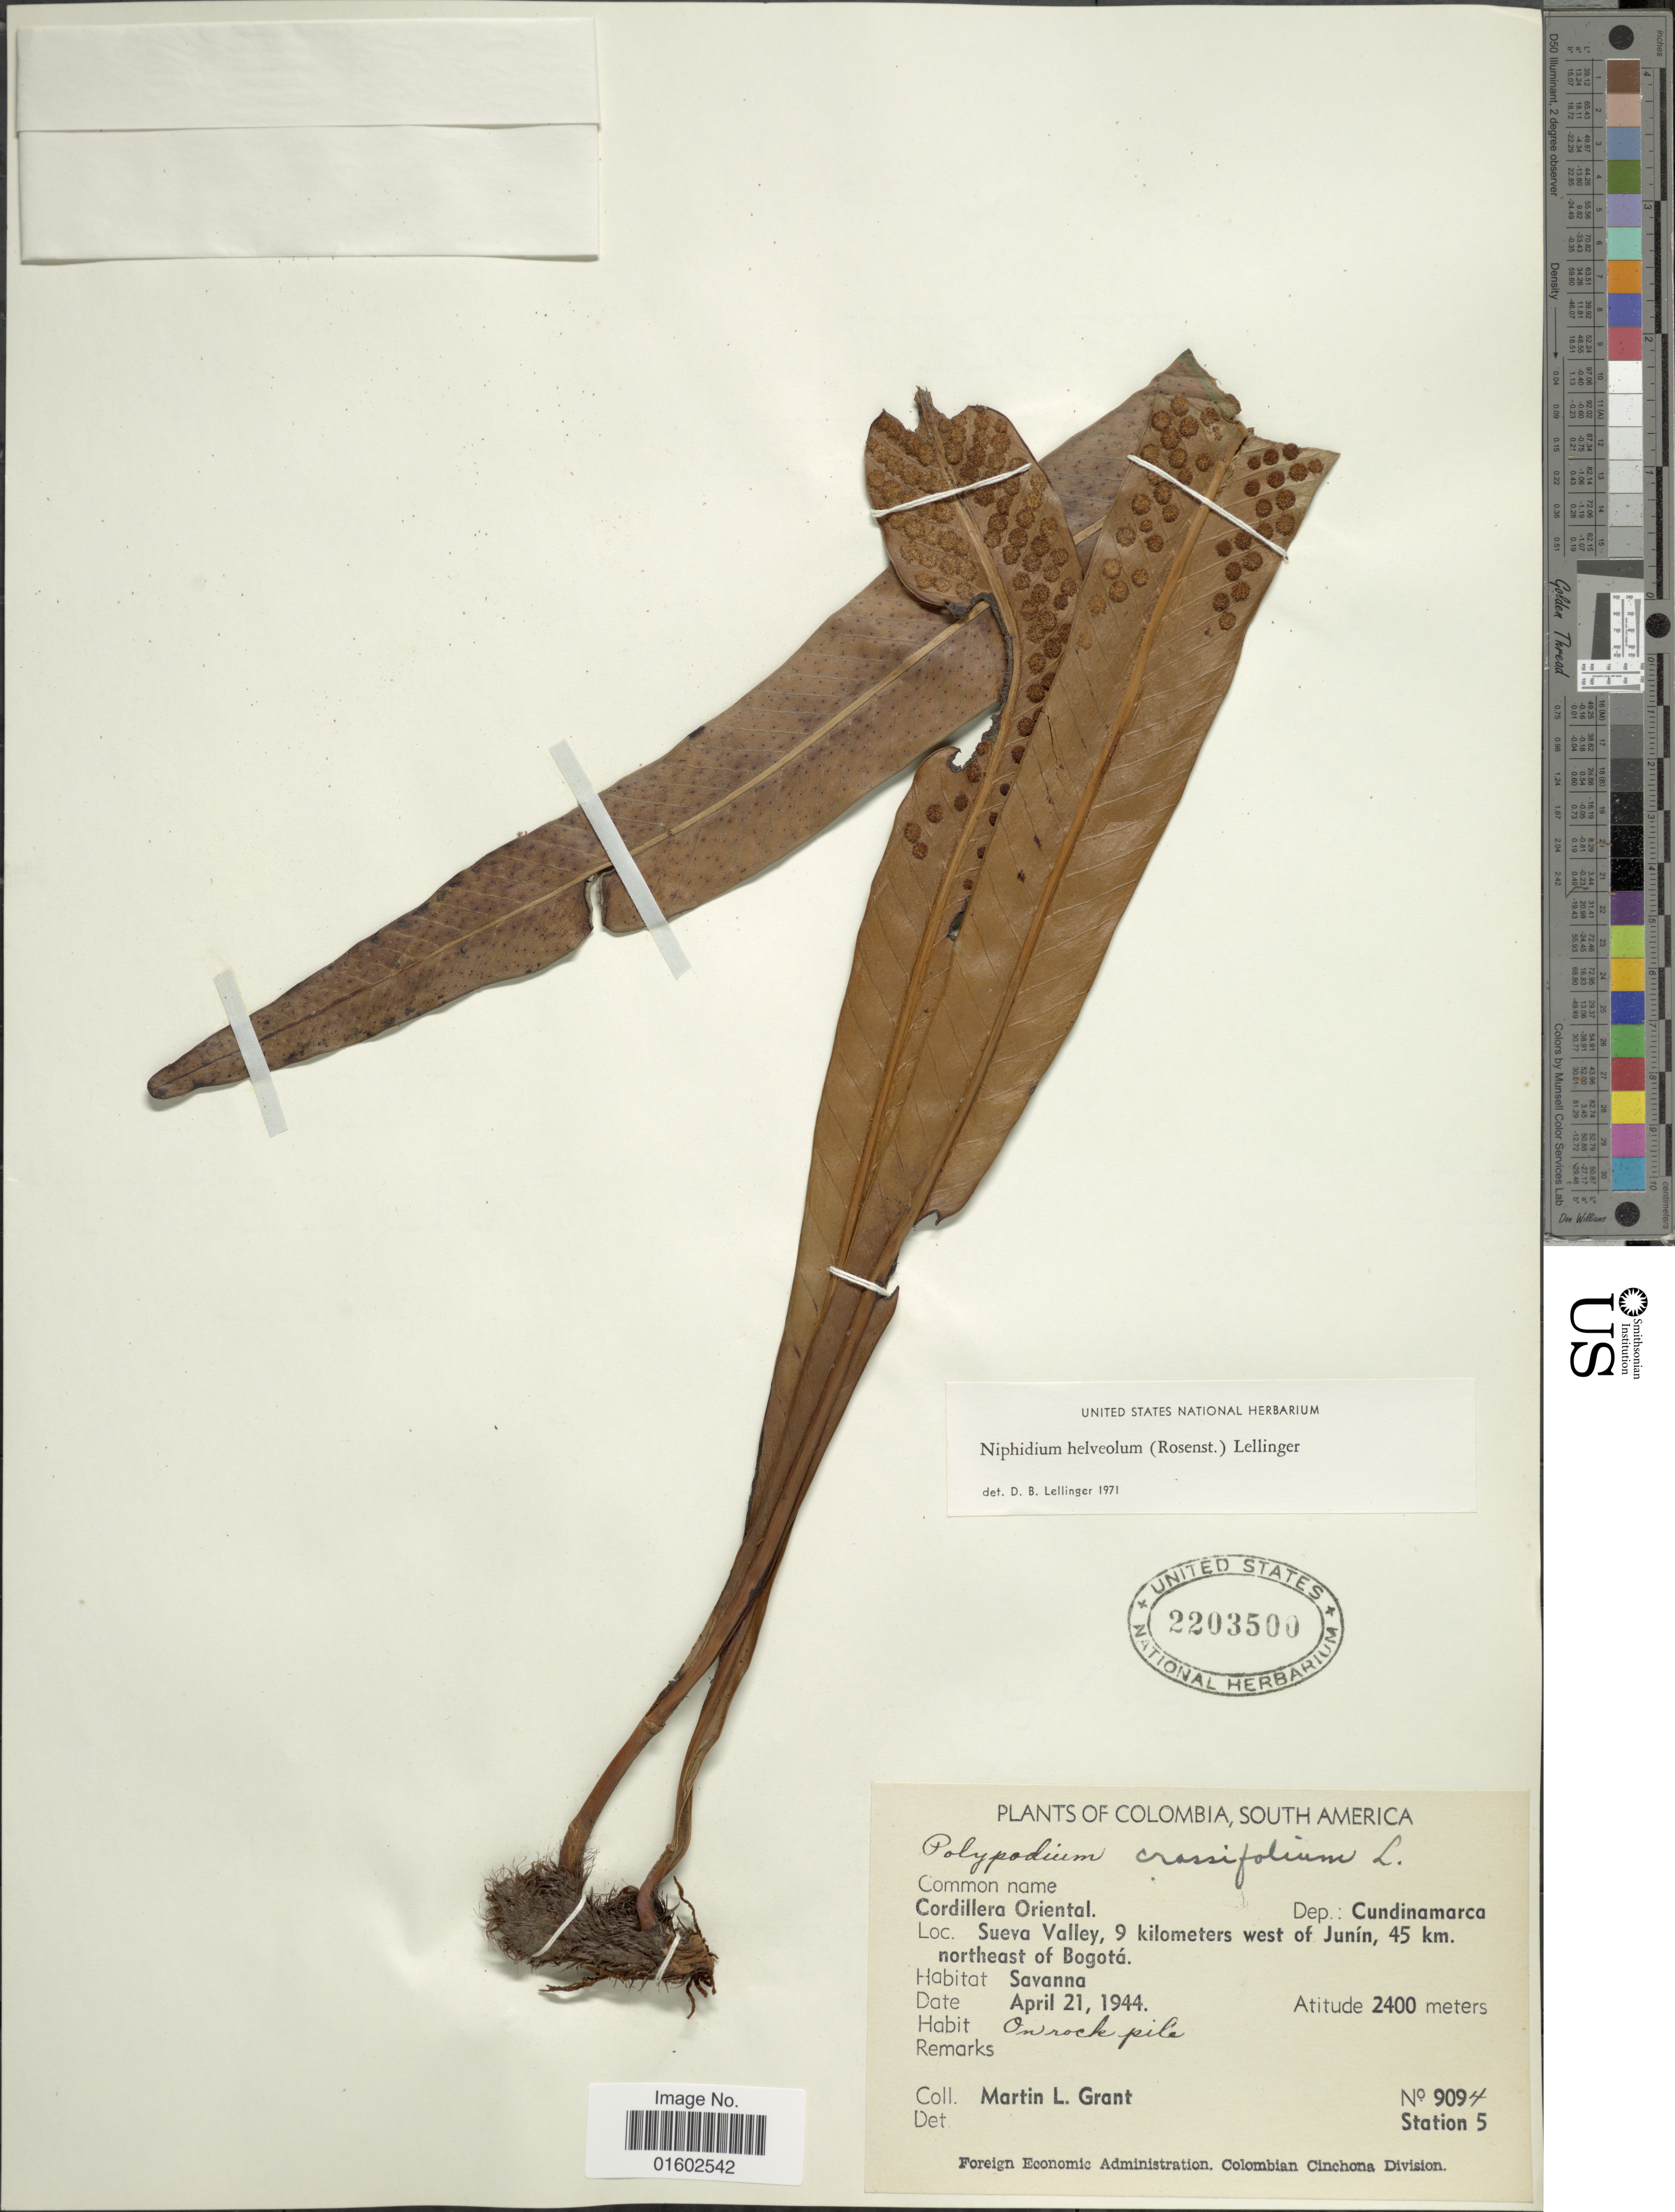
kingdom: Plantae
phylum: Tracheophyta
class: Polypodiopsida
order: Polypodiales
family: Polypodiaceae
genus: Niphidium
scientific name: Niphidium mortonianum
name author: Lellinger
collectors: M. L. Grant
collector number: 9094 Station 5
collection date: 1944-04-21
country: Colombia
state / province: Cundinamarca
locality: Cordillera Oriental, Dept. Cundinamarca, Sueva Valley, 9 kilometers west of Junin, 24 km northeast of Bogota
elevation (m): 2400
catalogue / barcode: US 2203500